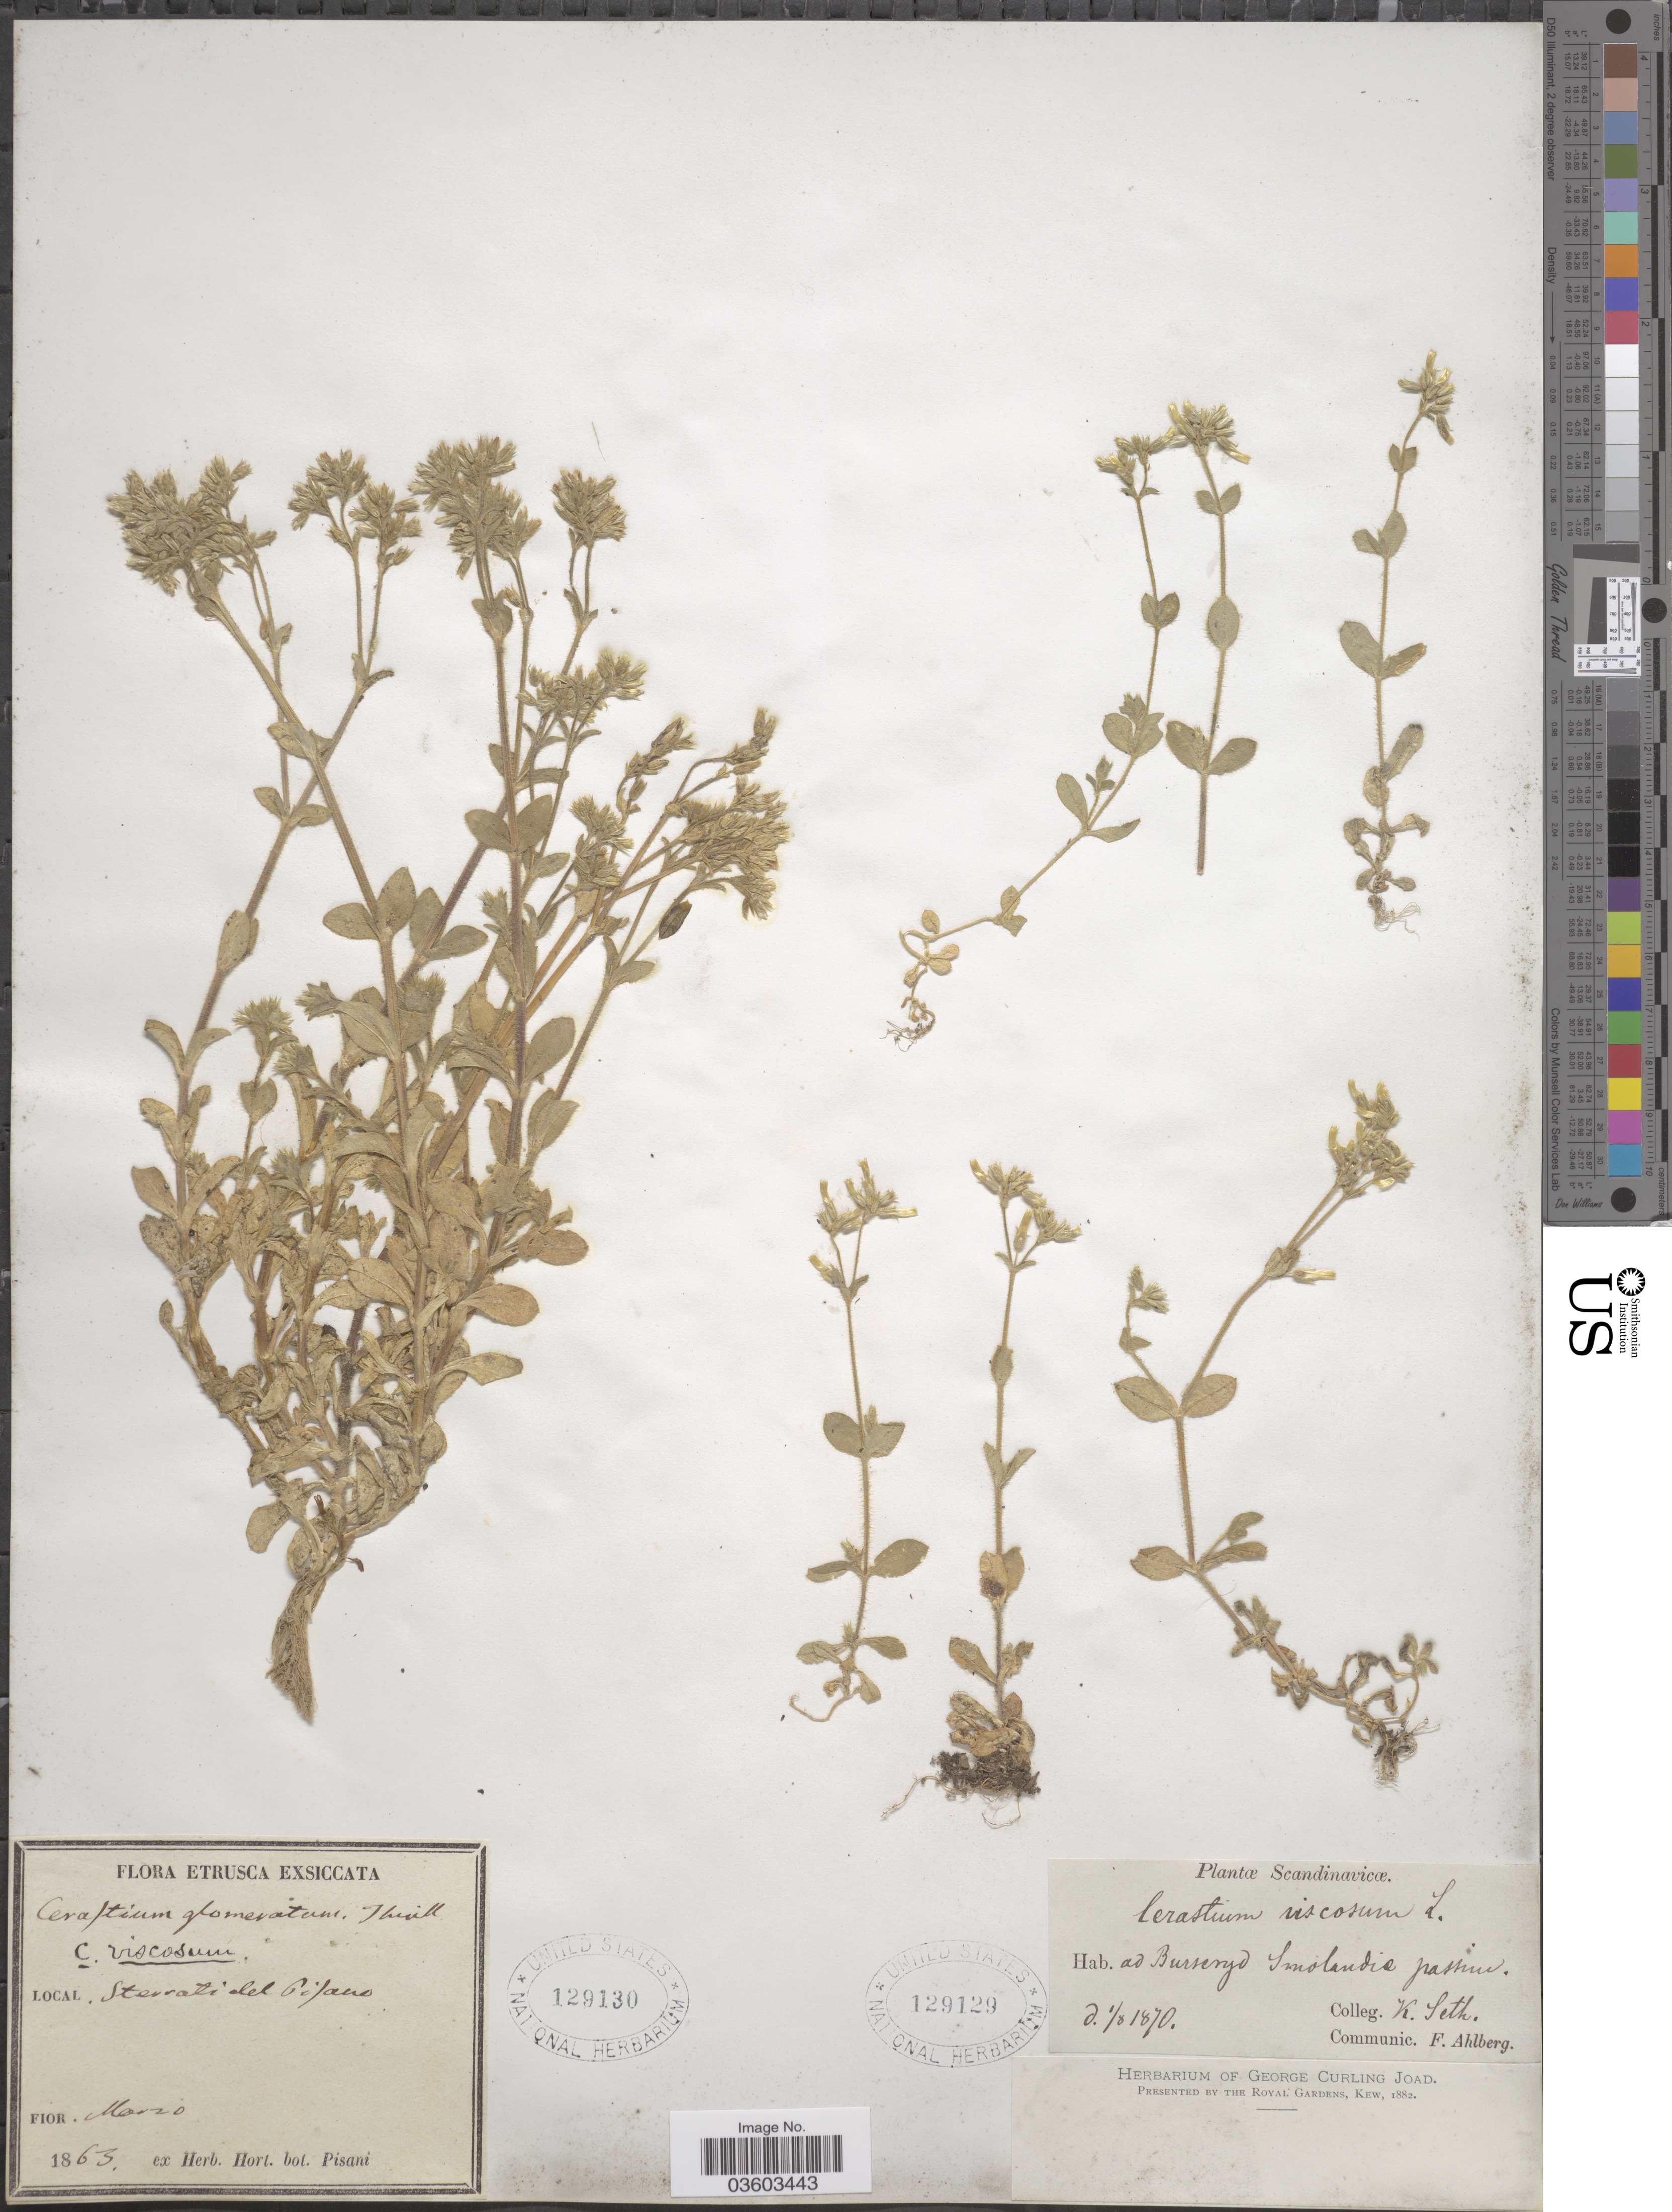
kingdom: Plantae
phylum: Tracheophyta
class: Magnoliopsida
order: Caryophyllales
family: Caryophyllaceae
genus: Cerastium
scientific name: Cerastium viscosum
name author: L.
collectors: K. A. Seth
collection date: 1870-08-01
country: Sweden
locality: Scandinavicæ. Ad Burseryo Smolandia pasture.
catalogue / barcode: US 129129